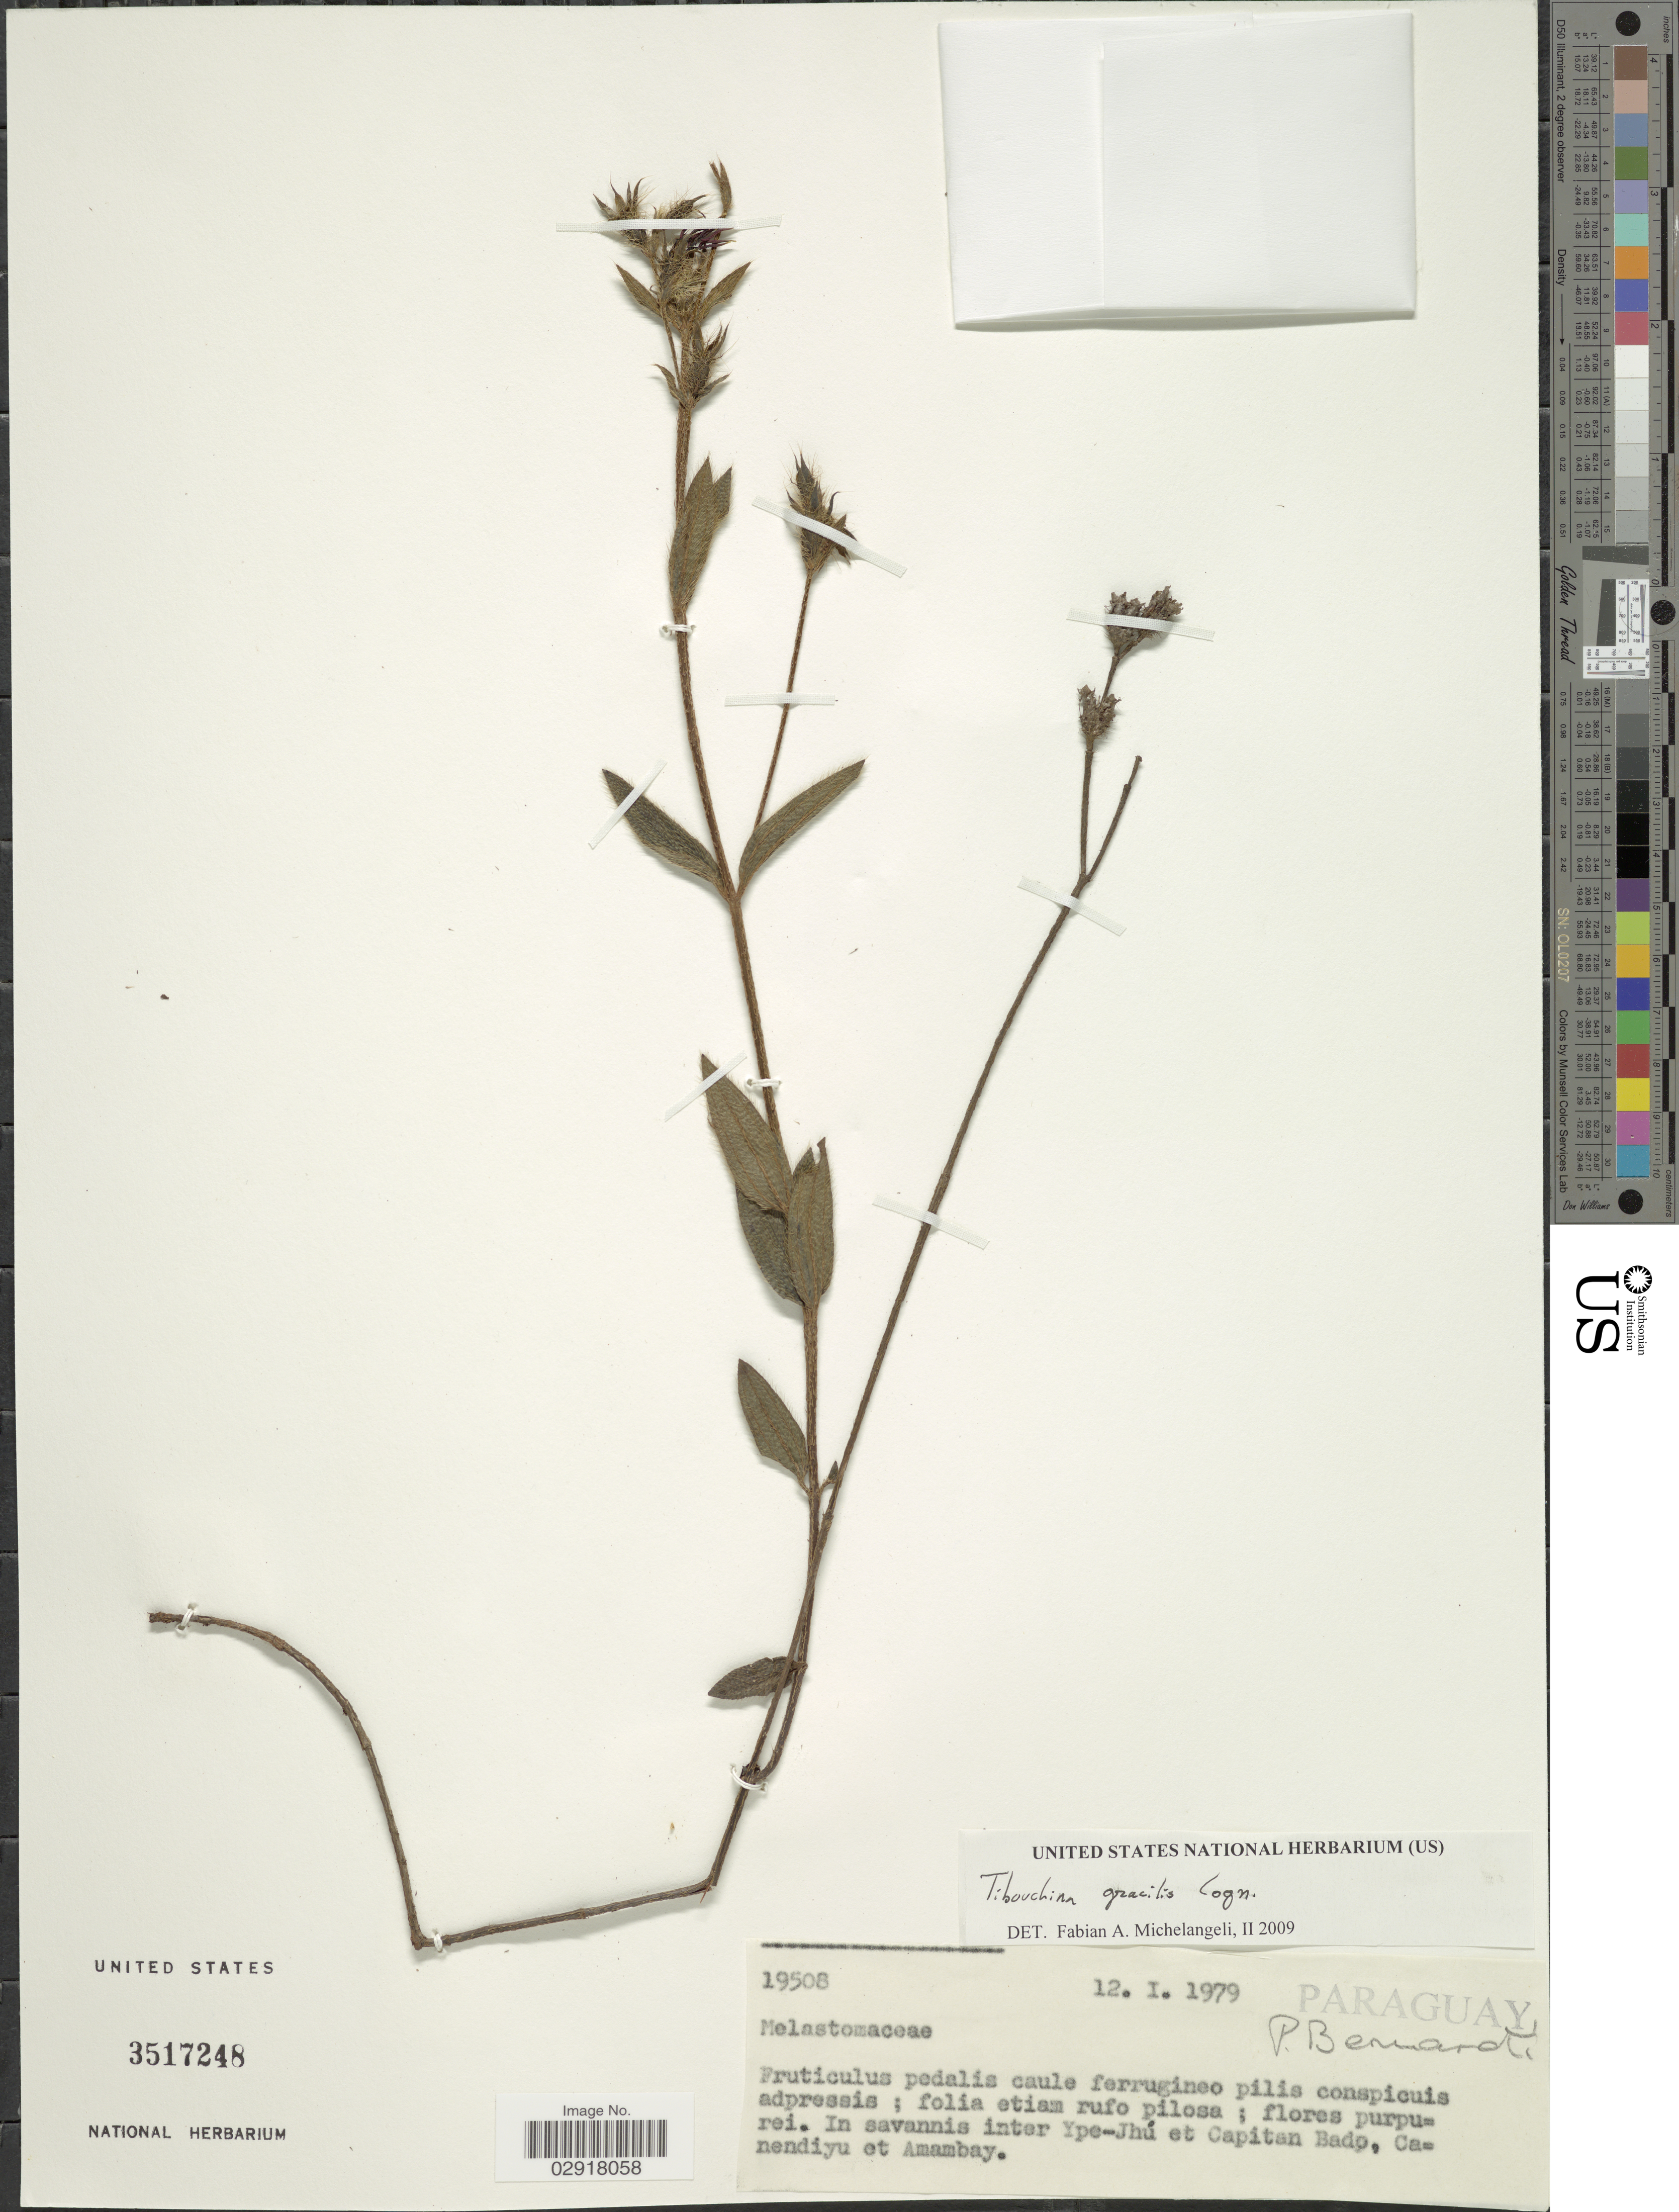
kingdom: Plantae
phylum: Tracheophyta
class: Magnoliopsida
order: Myrtales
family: Melastomataceae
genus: Chaetogastra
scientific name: Chaetogastra gracilis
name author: (Bonpl.) DC.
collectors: P. Bernardi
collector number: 19508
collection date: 1979-01-12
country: Paraguay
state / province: Amambay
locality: In savannis inter Ype-Jhú et Capitan Bado, Canendiyu et Amambay.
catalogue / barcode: US 3517248